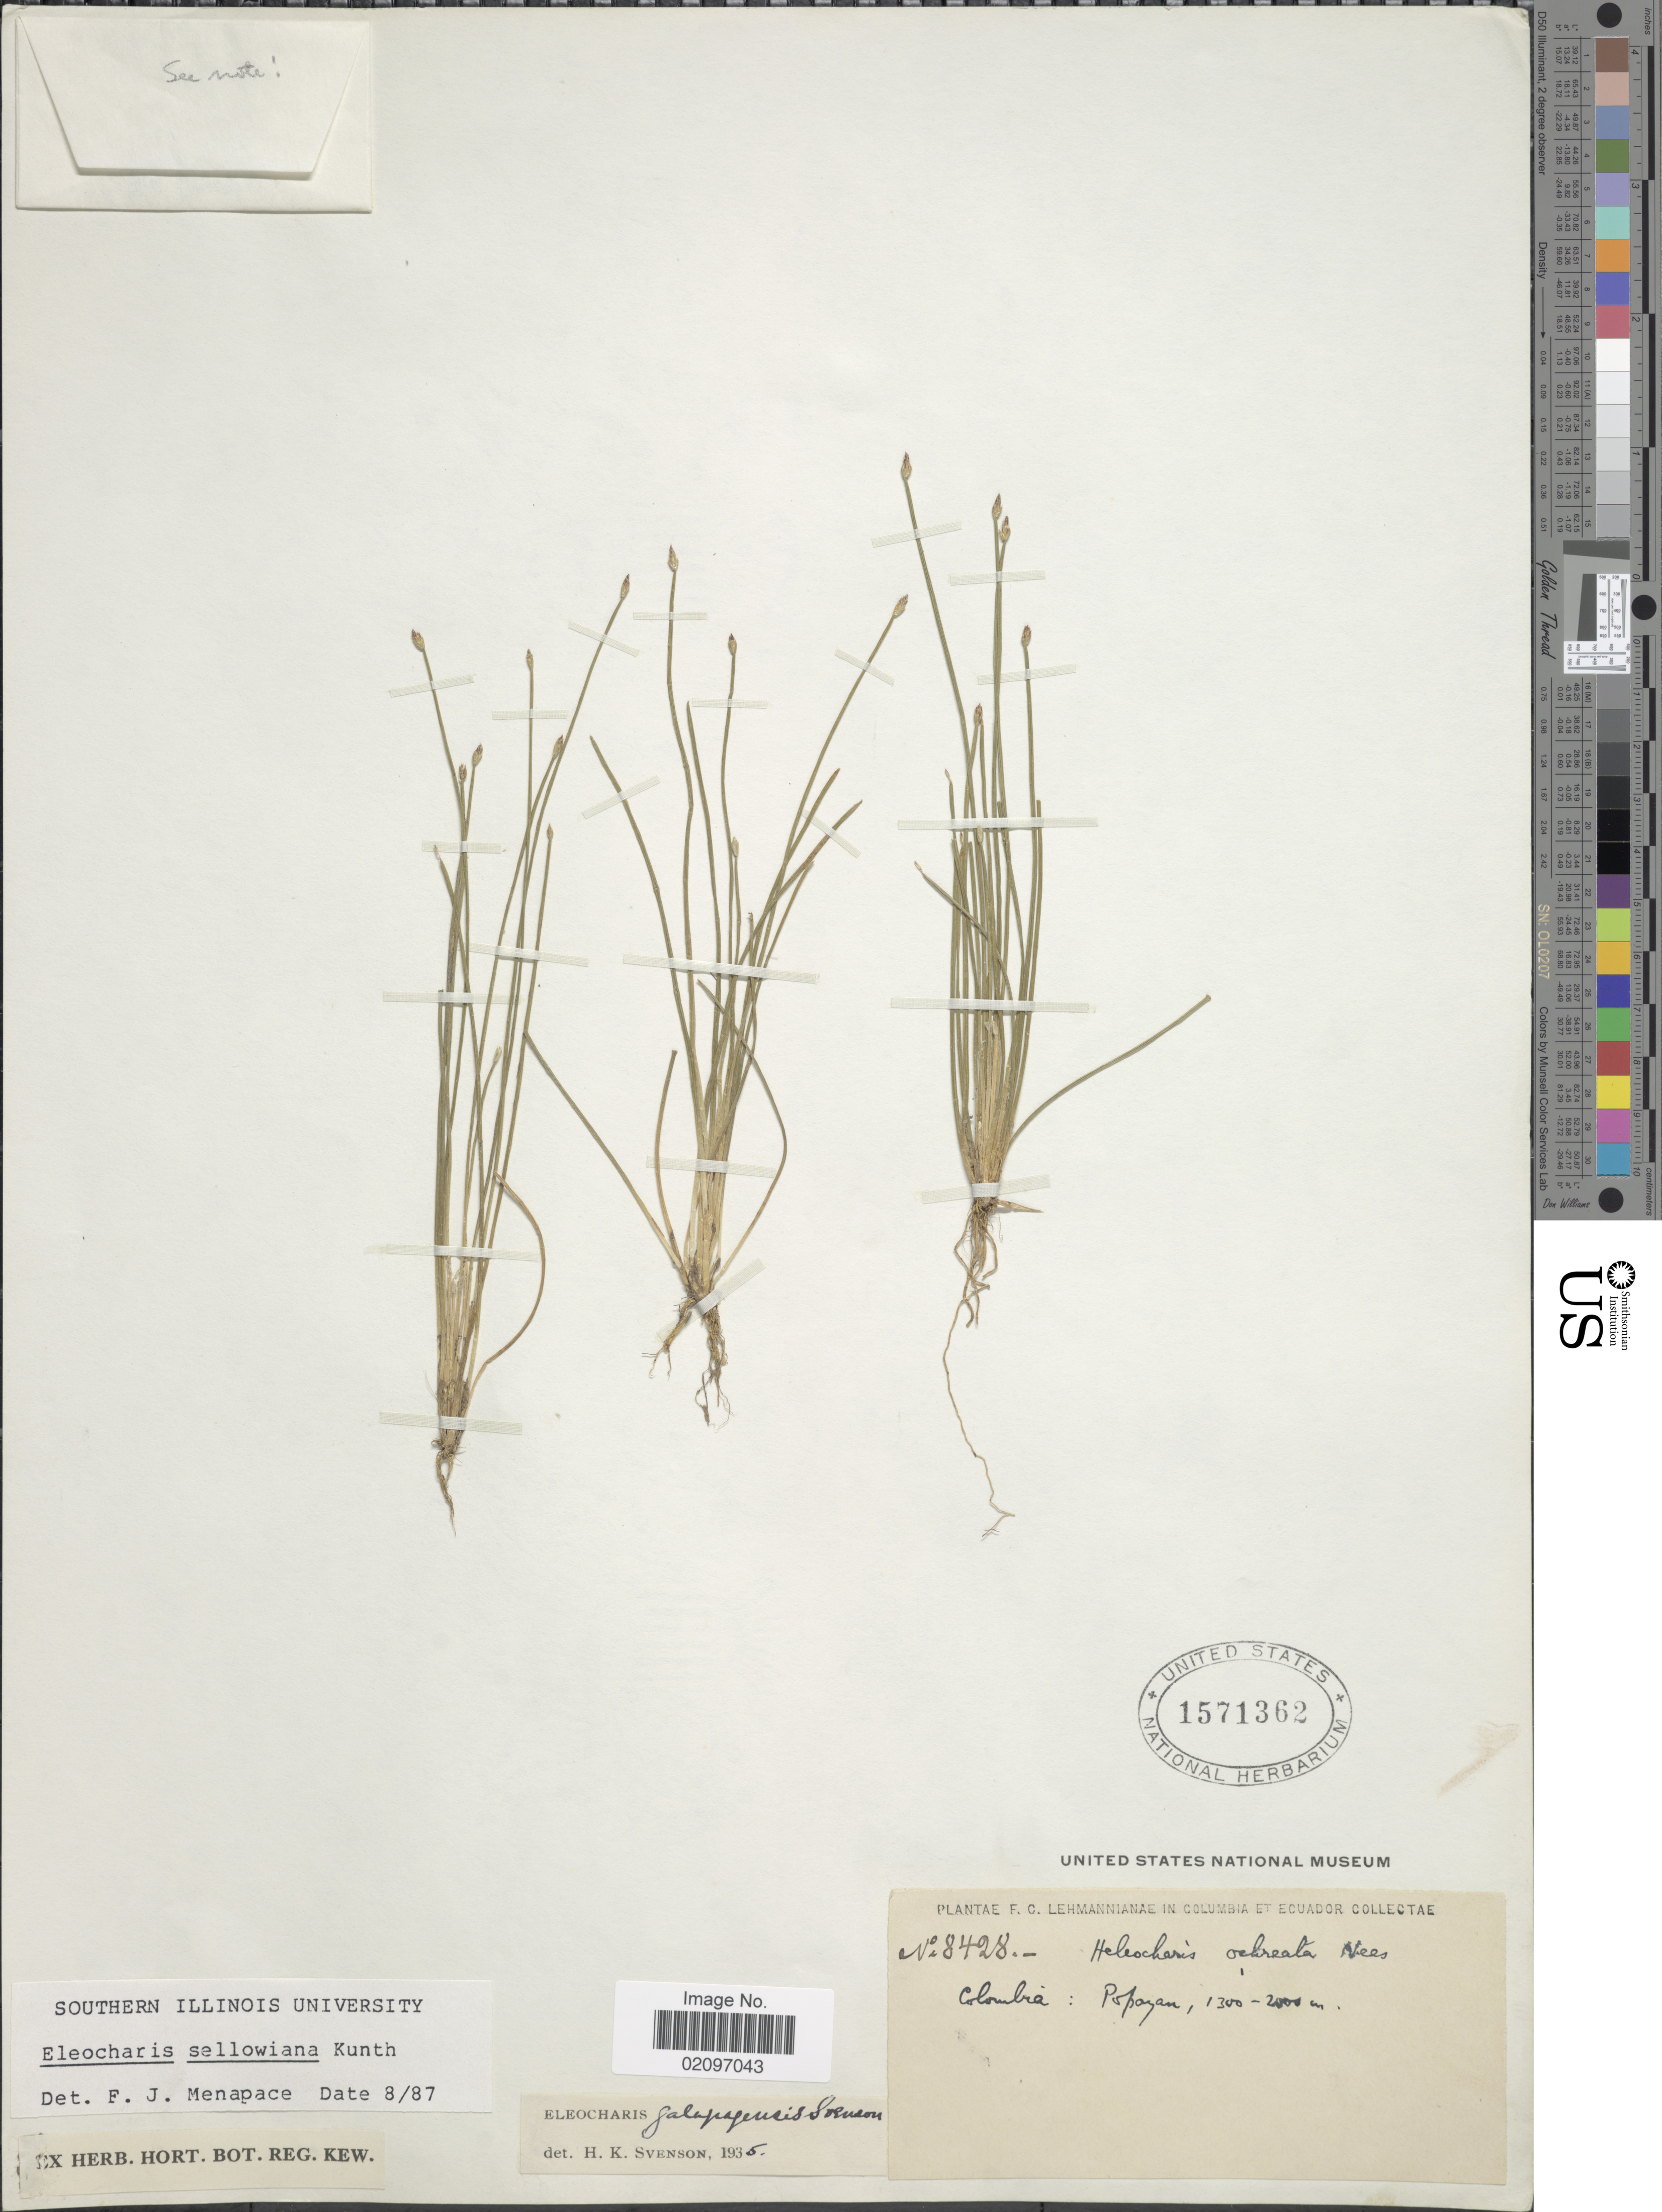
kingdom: Plantae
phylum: Tracheophyta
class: Liliopsida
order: Poales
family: Cyperaceae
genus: Eleocharis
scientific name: Eleocharis sellowiana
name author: Kunth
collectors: F. C. Lehmann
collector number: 8428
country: Colombia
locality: Colombia; Popayan.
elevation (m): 1300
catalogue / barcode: US 1571362